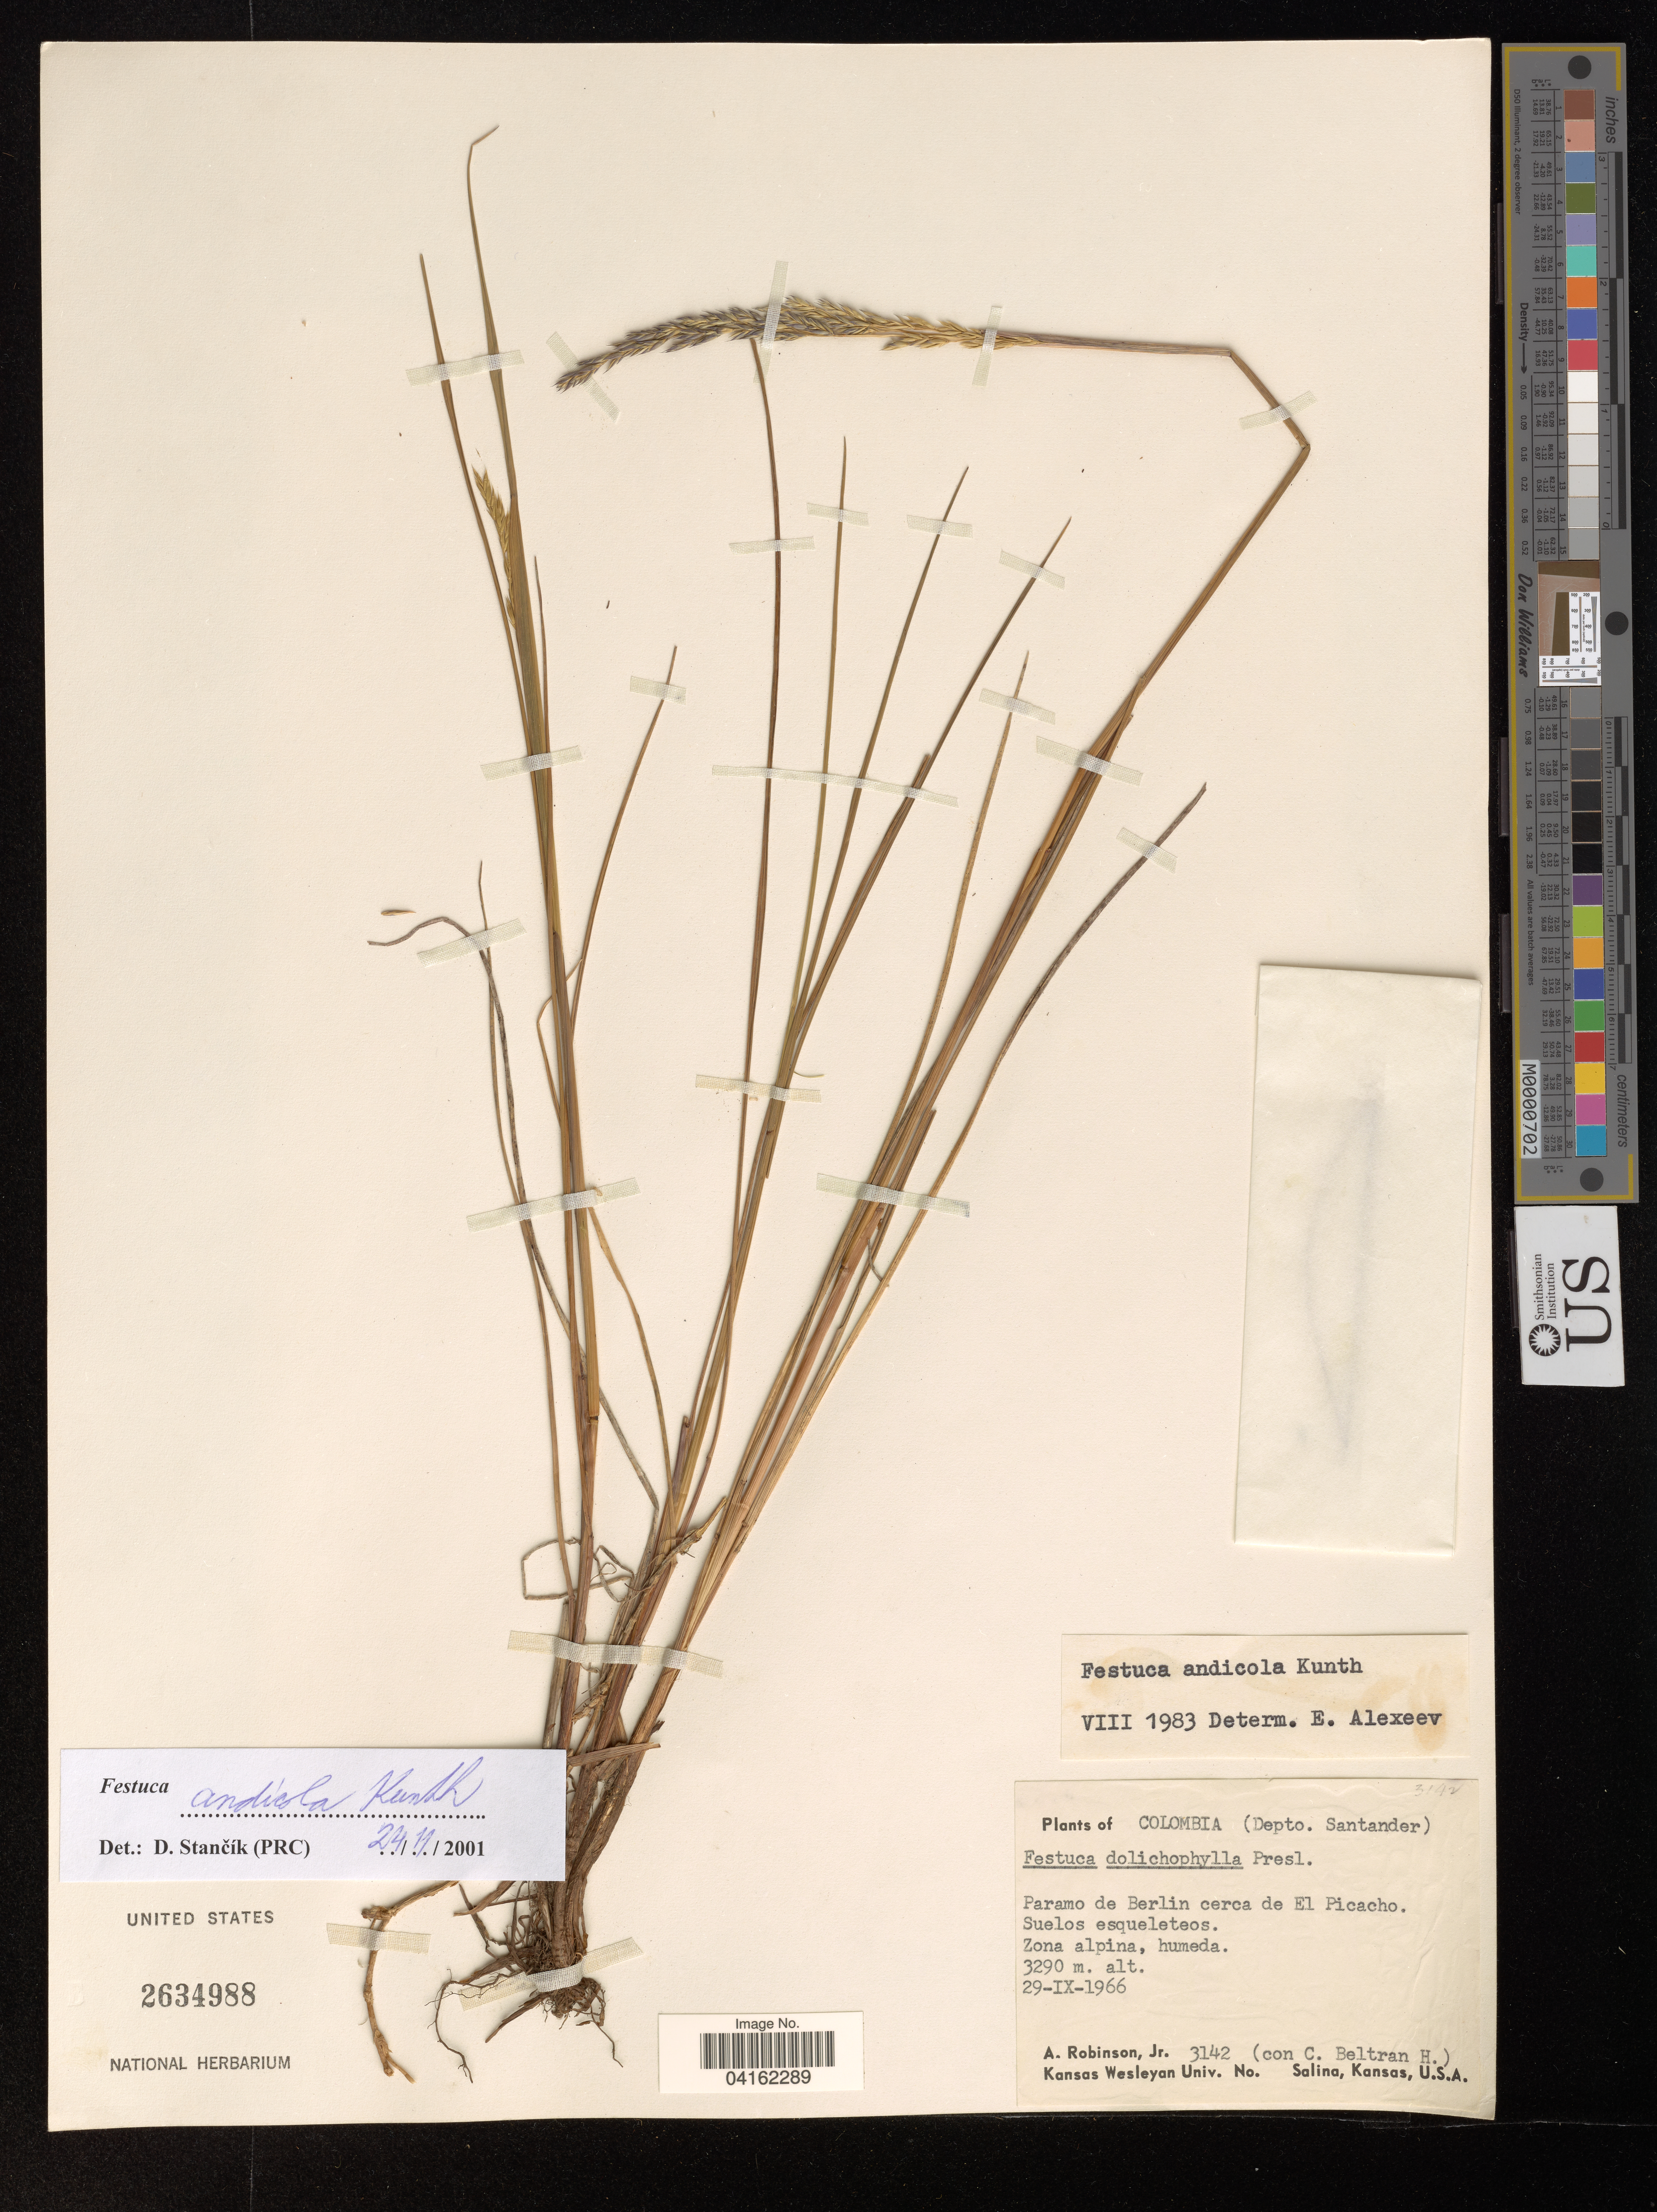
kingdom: Plantae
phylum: Tracheophyta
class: Liliopsida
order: Poales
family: Poaceae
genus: Festuca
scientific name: Festuca andicola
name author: Kunth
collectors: A. Robinson Jr. & C. Beltran H.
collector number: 3142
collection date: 1966-09-29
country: Colombia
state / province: Santander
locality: Paramo de Berlin cerca de El Picacho.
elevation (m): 3290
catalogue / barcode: US 2634988